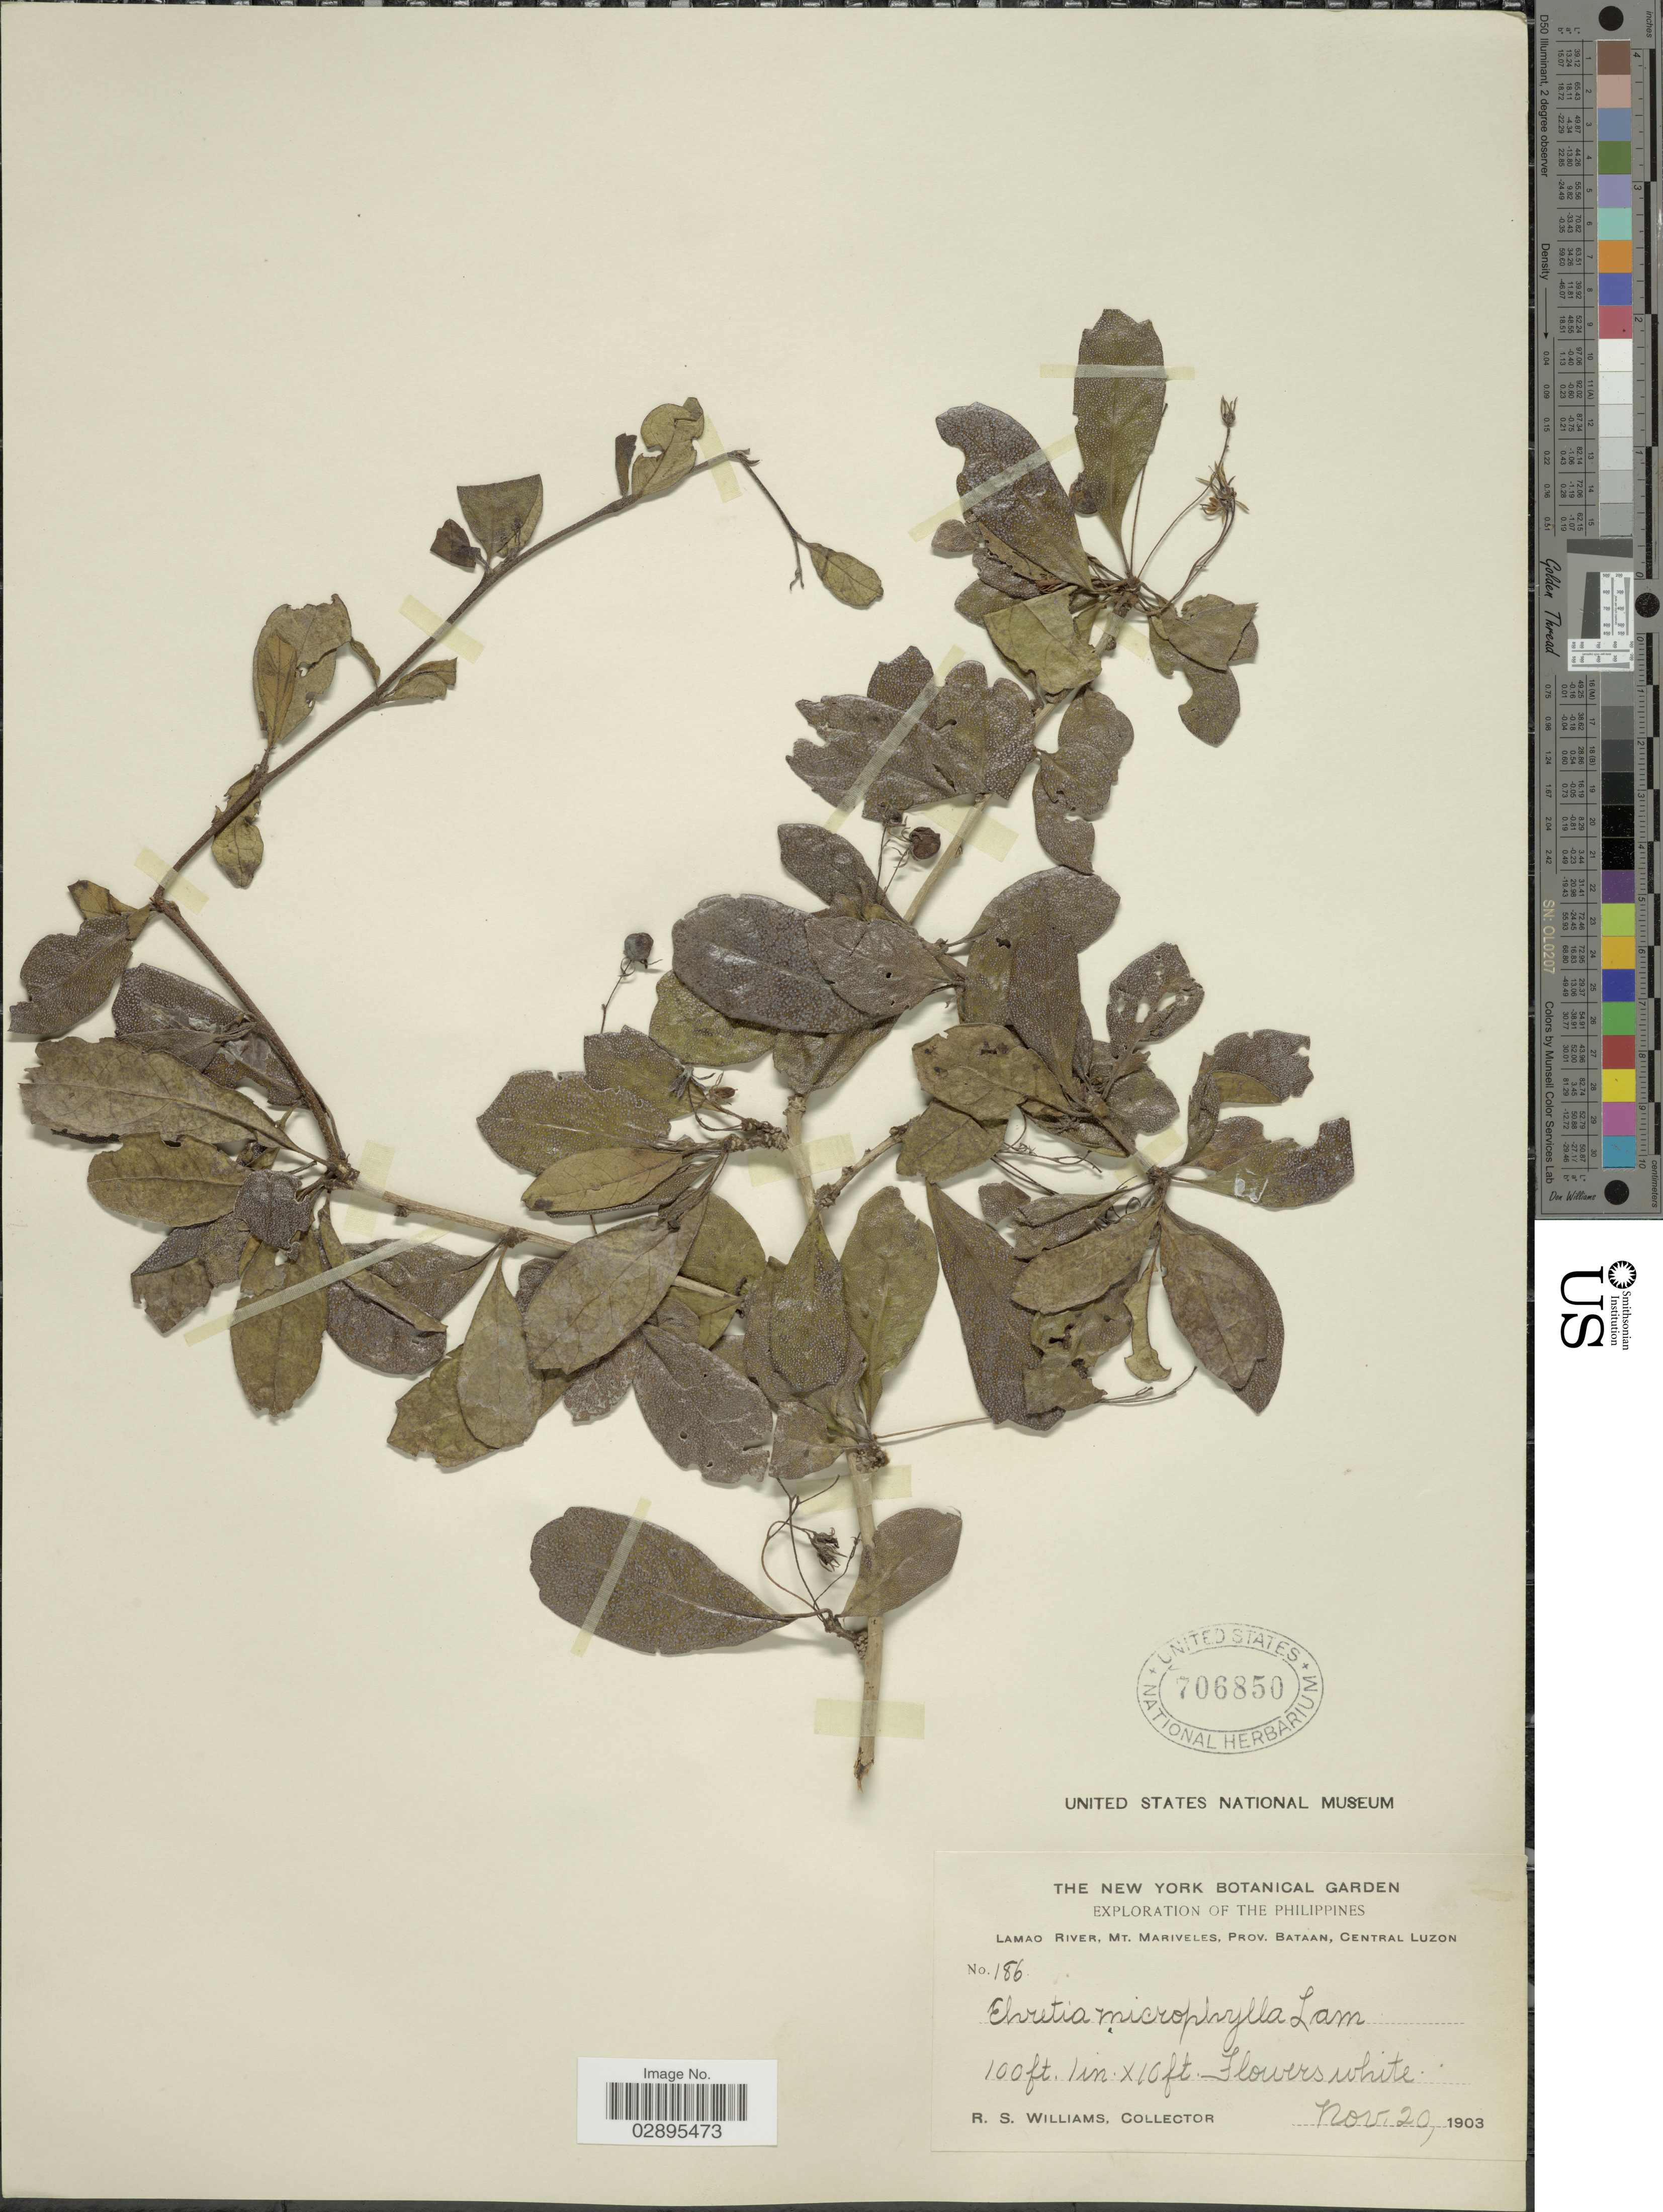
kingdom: Plantae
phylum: Tracheophyta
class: Magnoliopsida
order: Boraginales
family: Ehretiaceae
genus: Ehretia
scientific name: Ehretia microphylla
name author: Lam.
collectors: R. S. Williams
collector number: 186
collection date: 1903-11-20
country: Philippines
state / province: Central Luzon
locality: Lamao river, Mt. Mariveles, Prov. Bataan.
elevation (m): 30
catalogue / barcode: US 706850